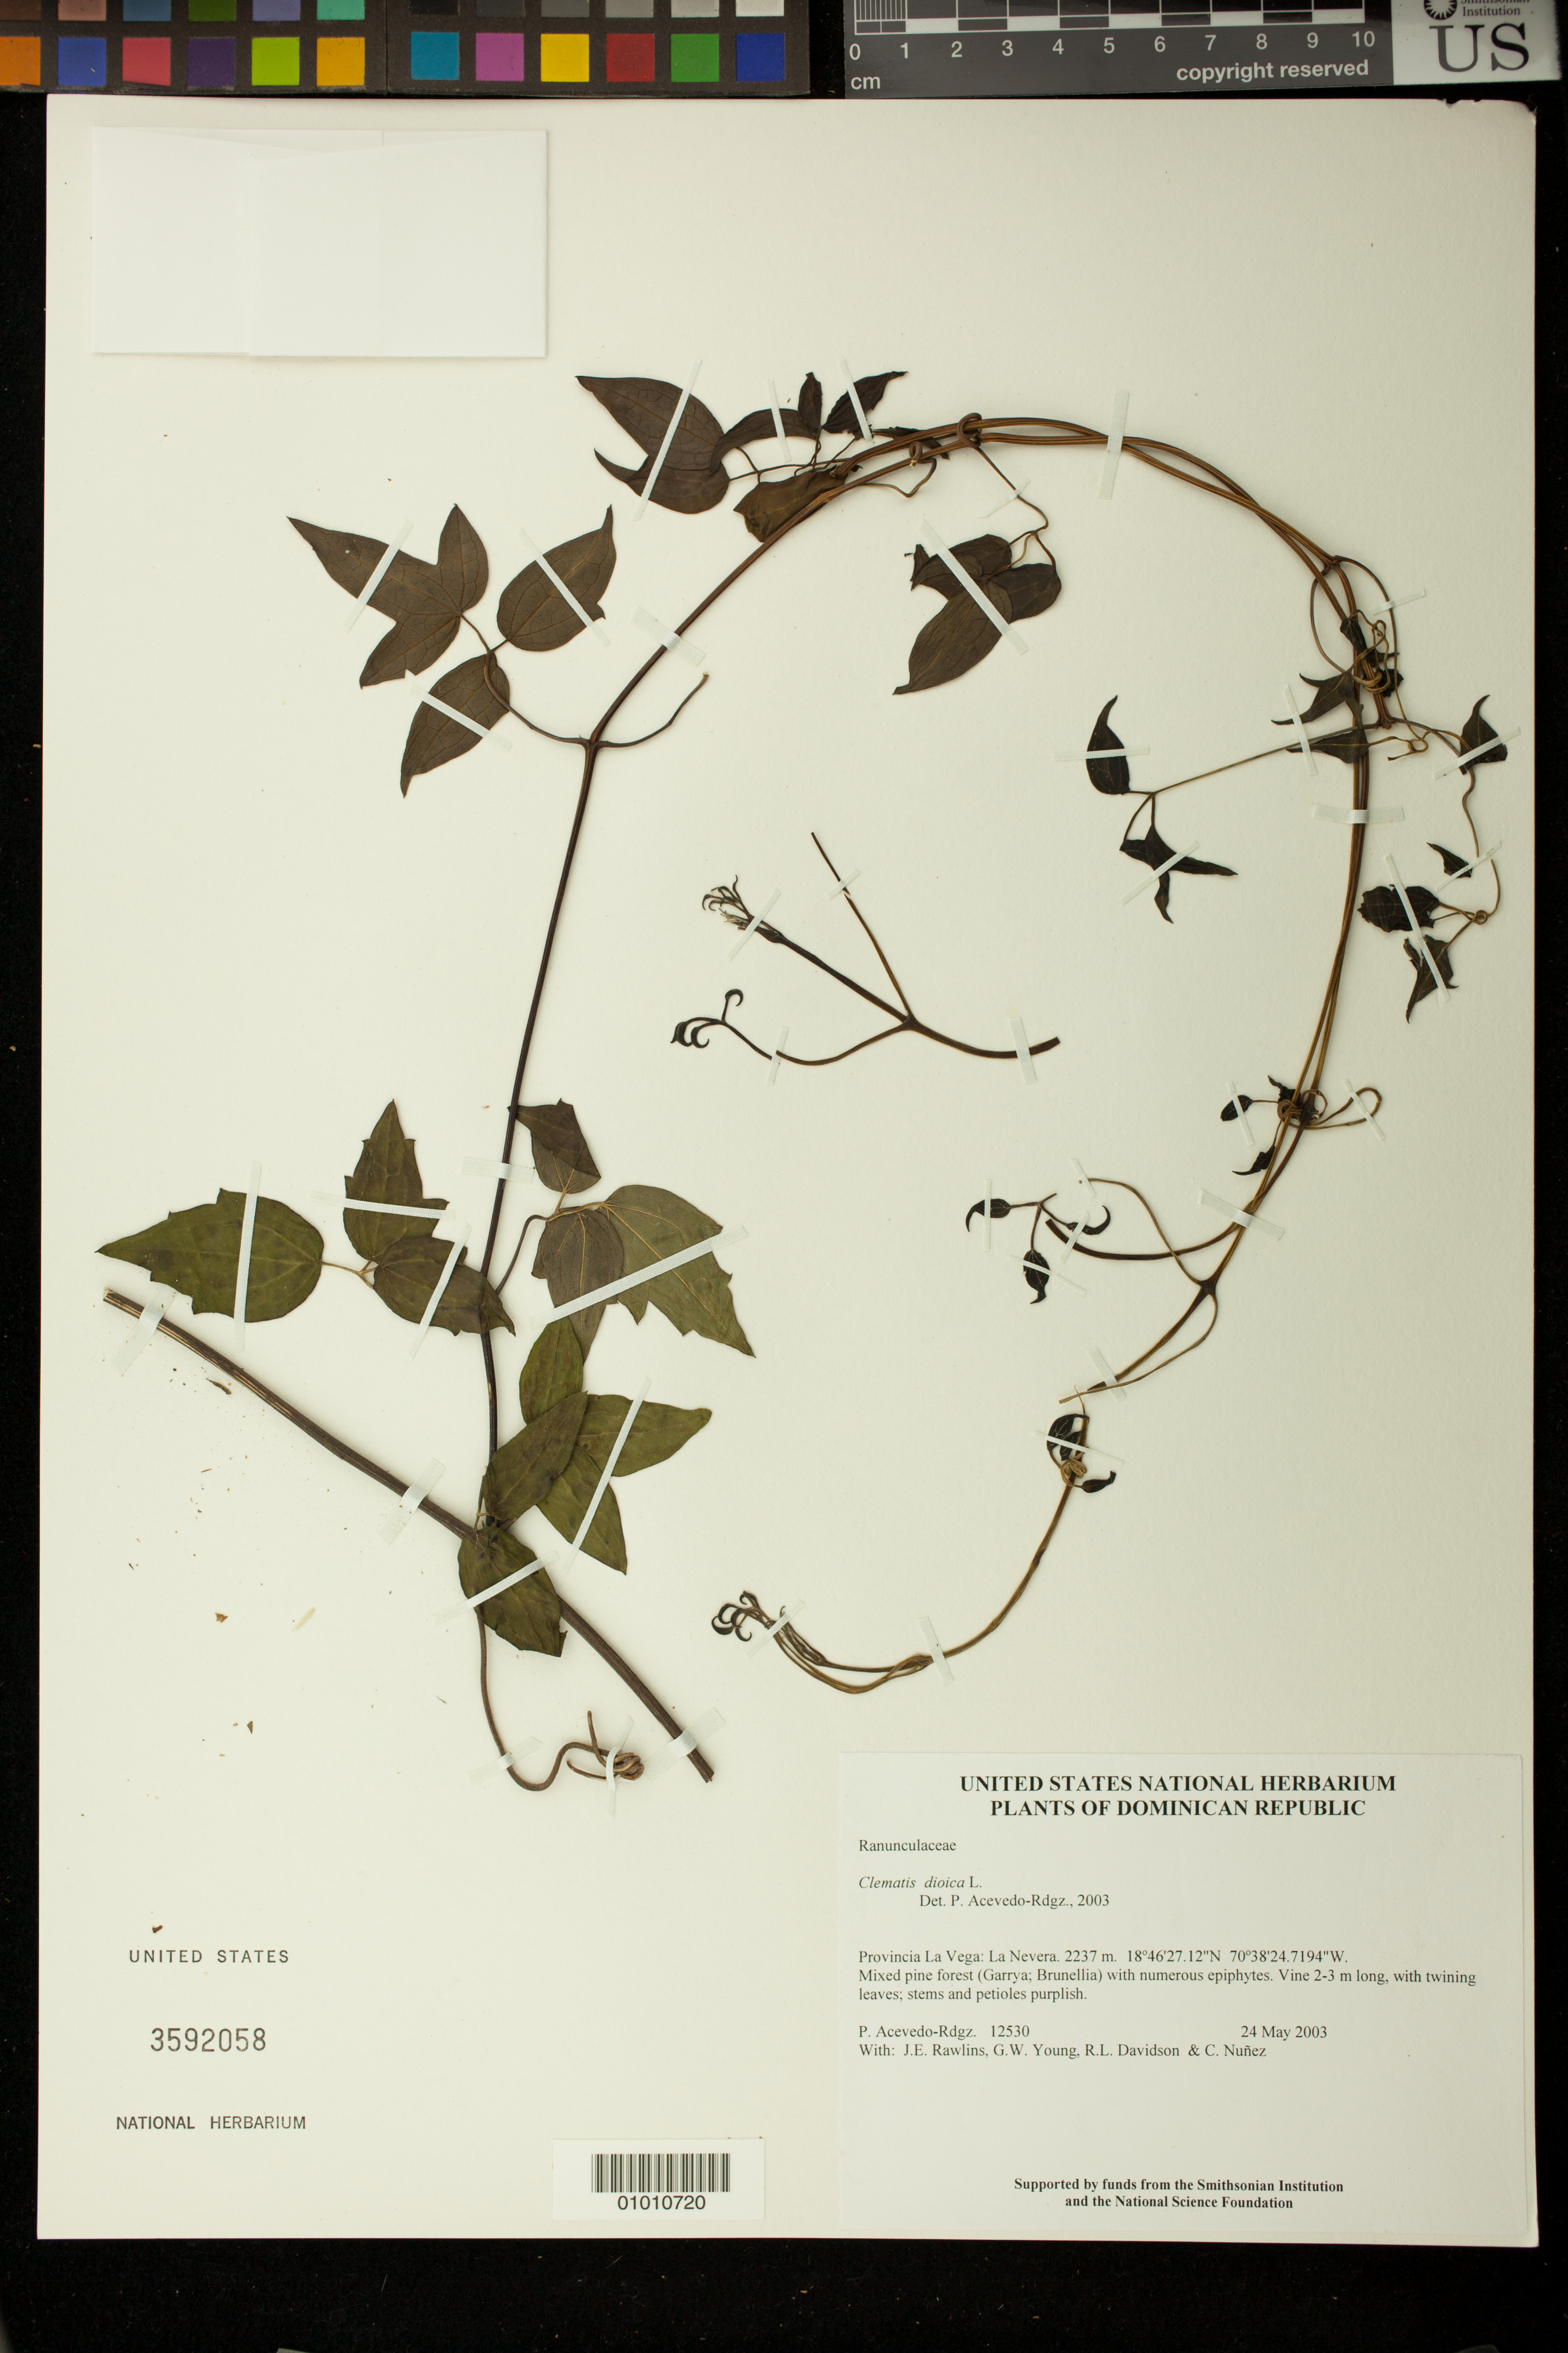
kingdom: Plantae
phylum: Tracheophyta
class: Magnoliopsida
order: Ranunculales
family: Ranunculaceae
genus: Clematis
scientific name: Clematis dioica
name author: L.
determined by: Acevedo-Rodríguez, P., (BOT), Smithsonian Institution - National Museum of Natural History (UNITED STATES)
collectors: P. Acevedo-Rodr., J. Rawlins, G. Young, R. Davidson & C. Nunez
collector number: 12530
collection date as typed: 24 May 2003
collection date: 2003-05-24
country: Dominican Republic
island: Hispaniola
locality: Provincia La Vega: La Nevera.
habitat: Mixed pine forest (Garrya; Brunellia) with numerous epiphytes.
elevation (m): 2237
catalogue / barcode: US 3592058